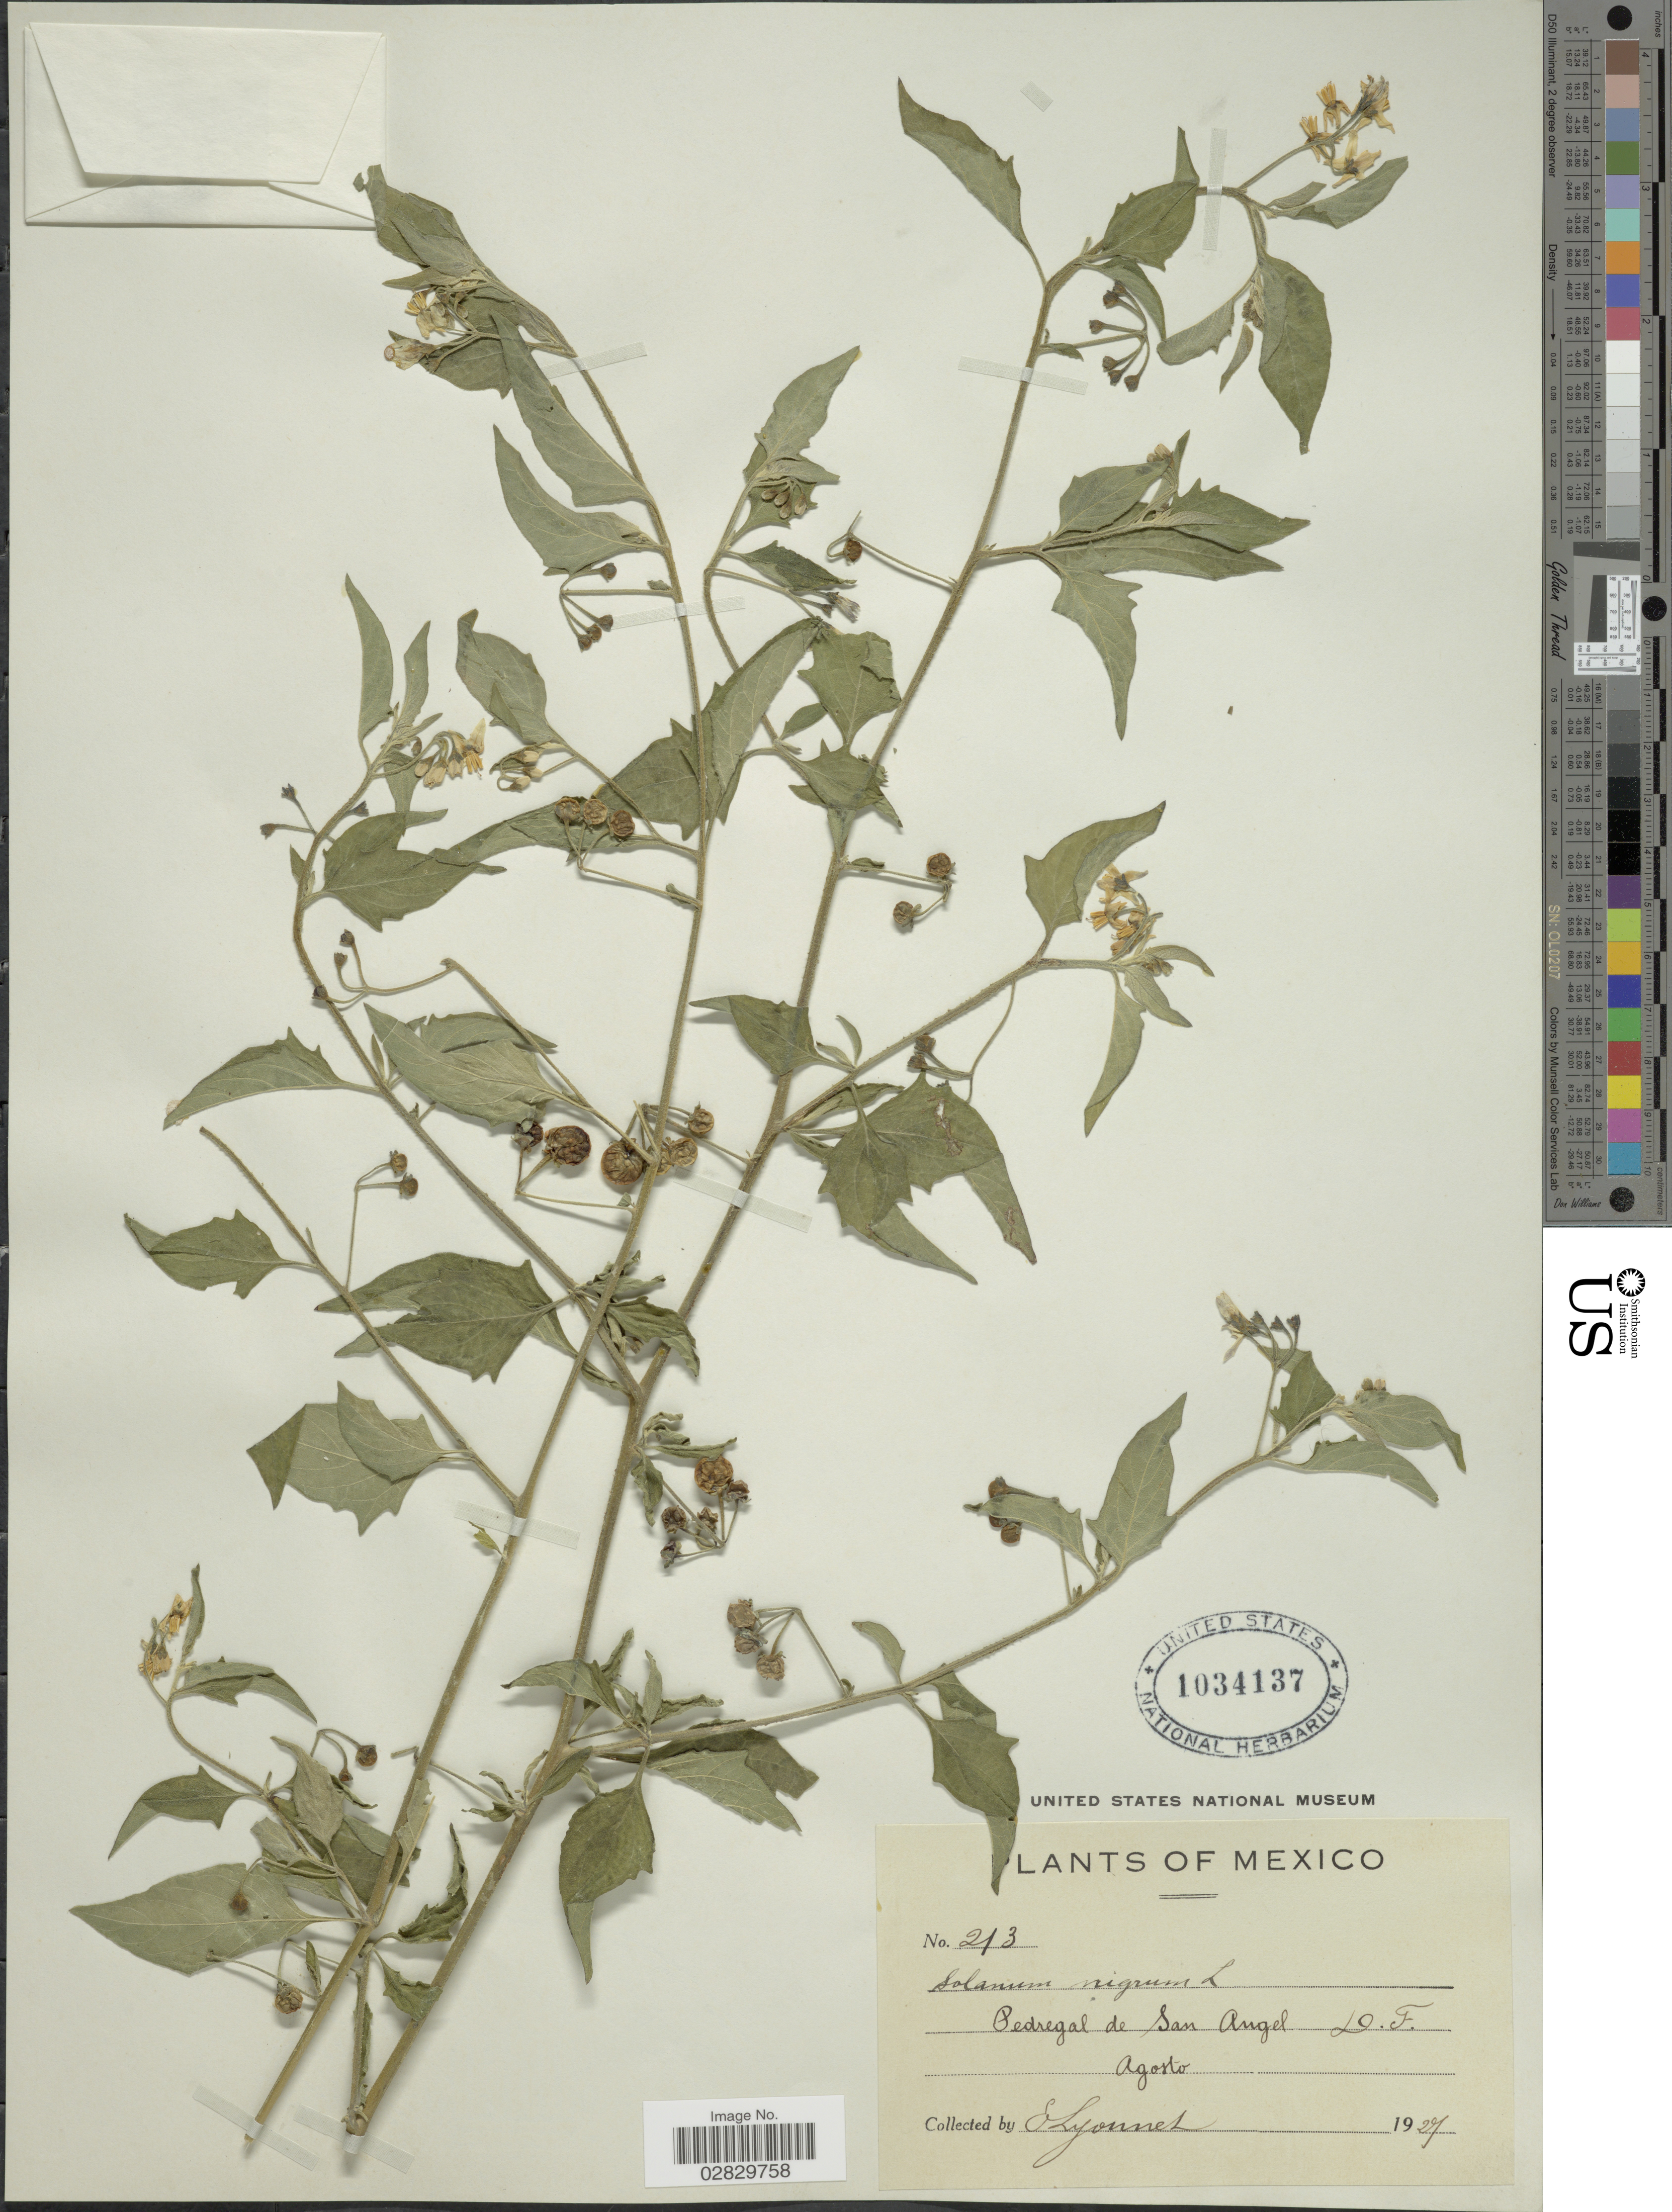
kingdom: Plantae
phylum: Tracheophyta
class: Magnoliopsida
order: Solanales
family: Solanaceae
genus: Solanum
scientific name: Solanum douglasii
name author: Dunal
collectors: E. Lyonnet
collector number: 213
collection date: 1927-08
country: Mexico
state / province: Distrito Federal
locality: Pedregal de San Angel D.F.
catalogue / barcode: US 1034137